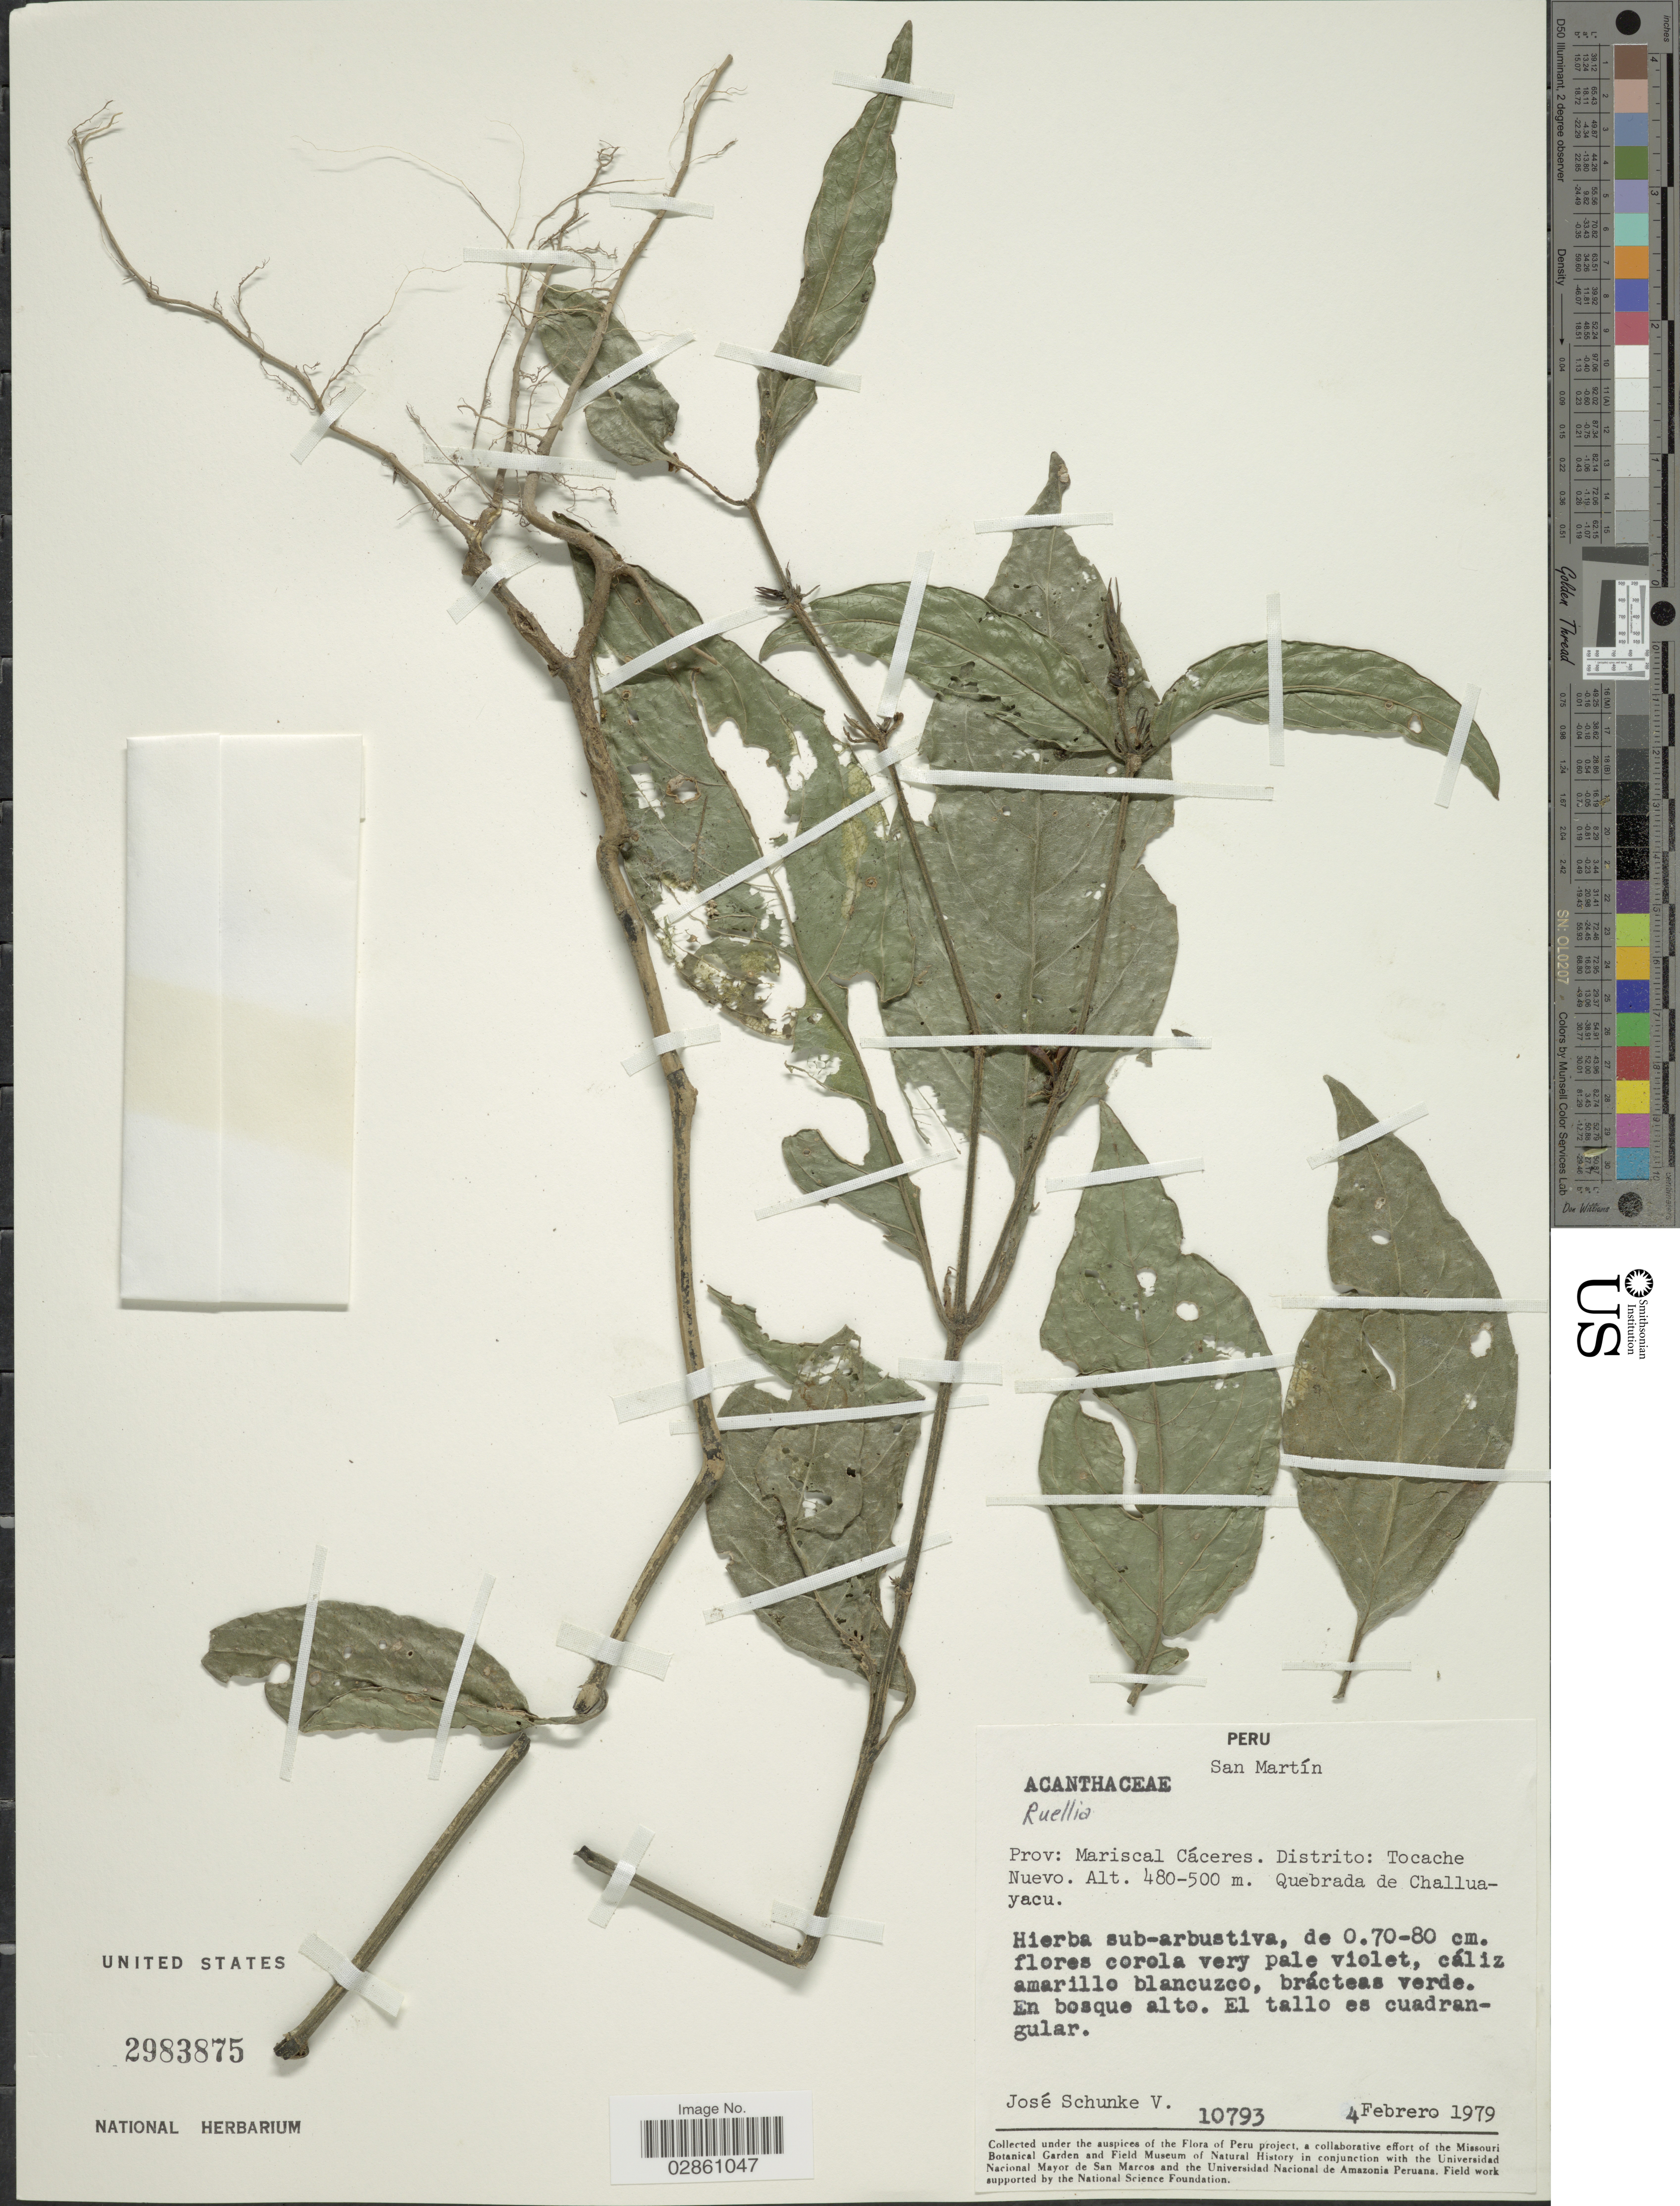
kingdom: Plantae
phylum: Tracheophyta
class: Magnoliopsida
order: Lamiales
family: Acanthaceae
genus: Ruellia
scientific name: Ruellia klugii Leonard sp. nov. ined.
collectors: J. Schunke Vigo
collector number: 10793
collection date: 1979-02-04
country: Peru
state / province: San Martín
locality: Prov: Mariscal Cáceres. Distrito: Tocache Nuevo. Quebrada de Challuayacu.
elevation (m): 480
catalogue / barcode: US 2983875